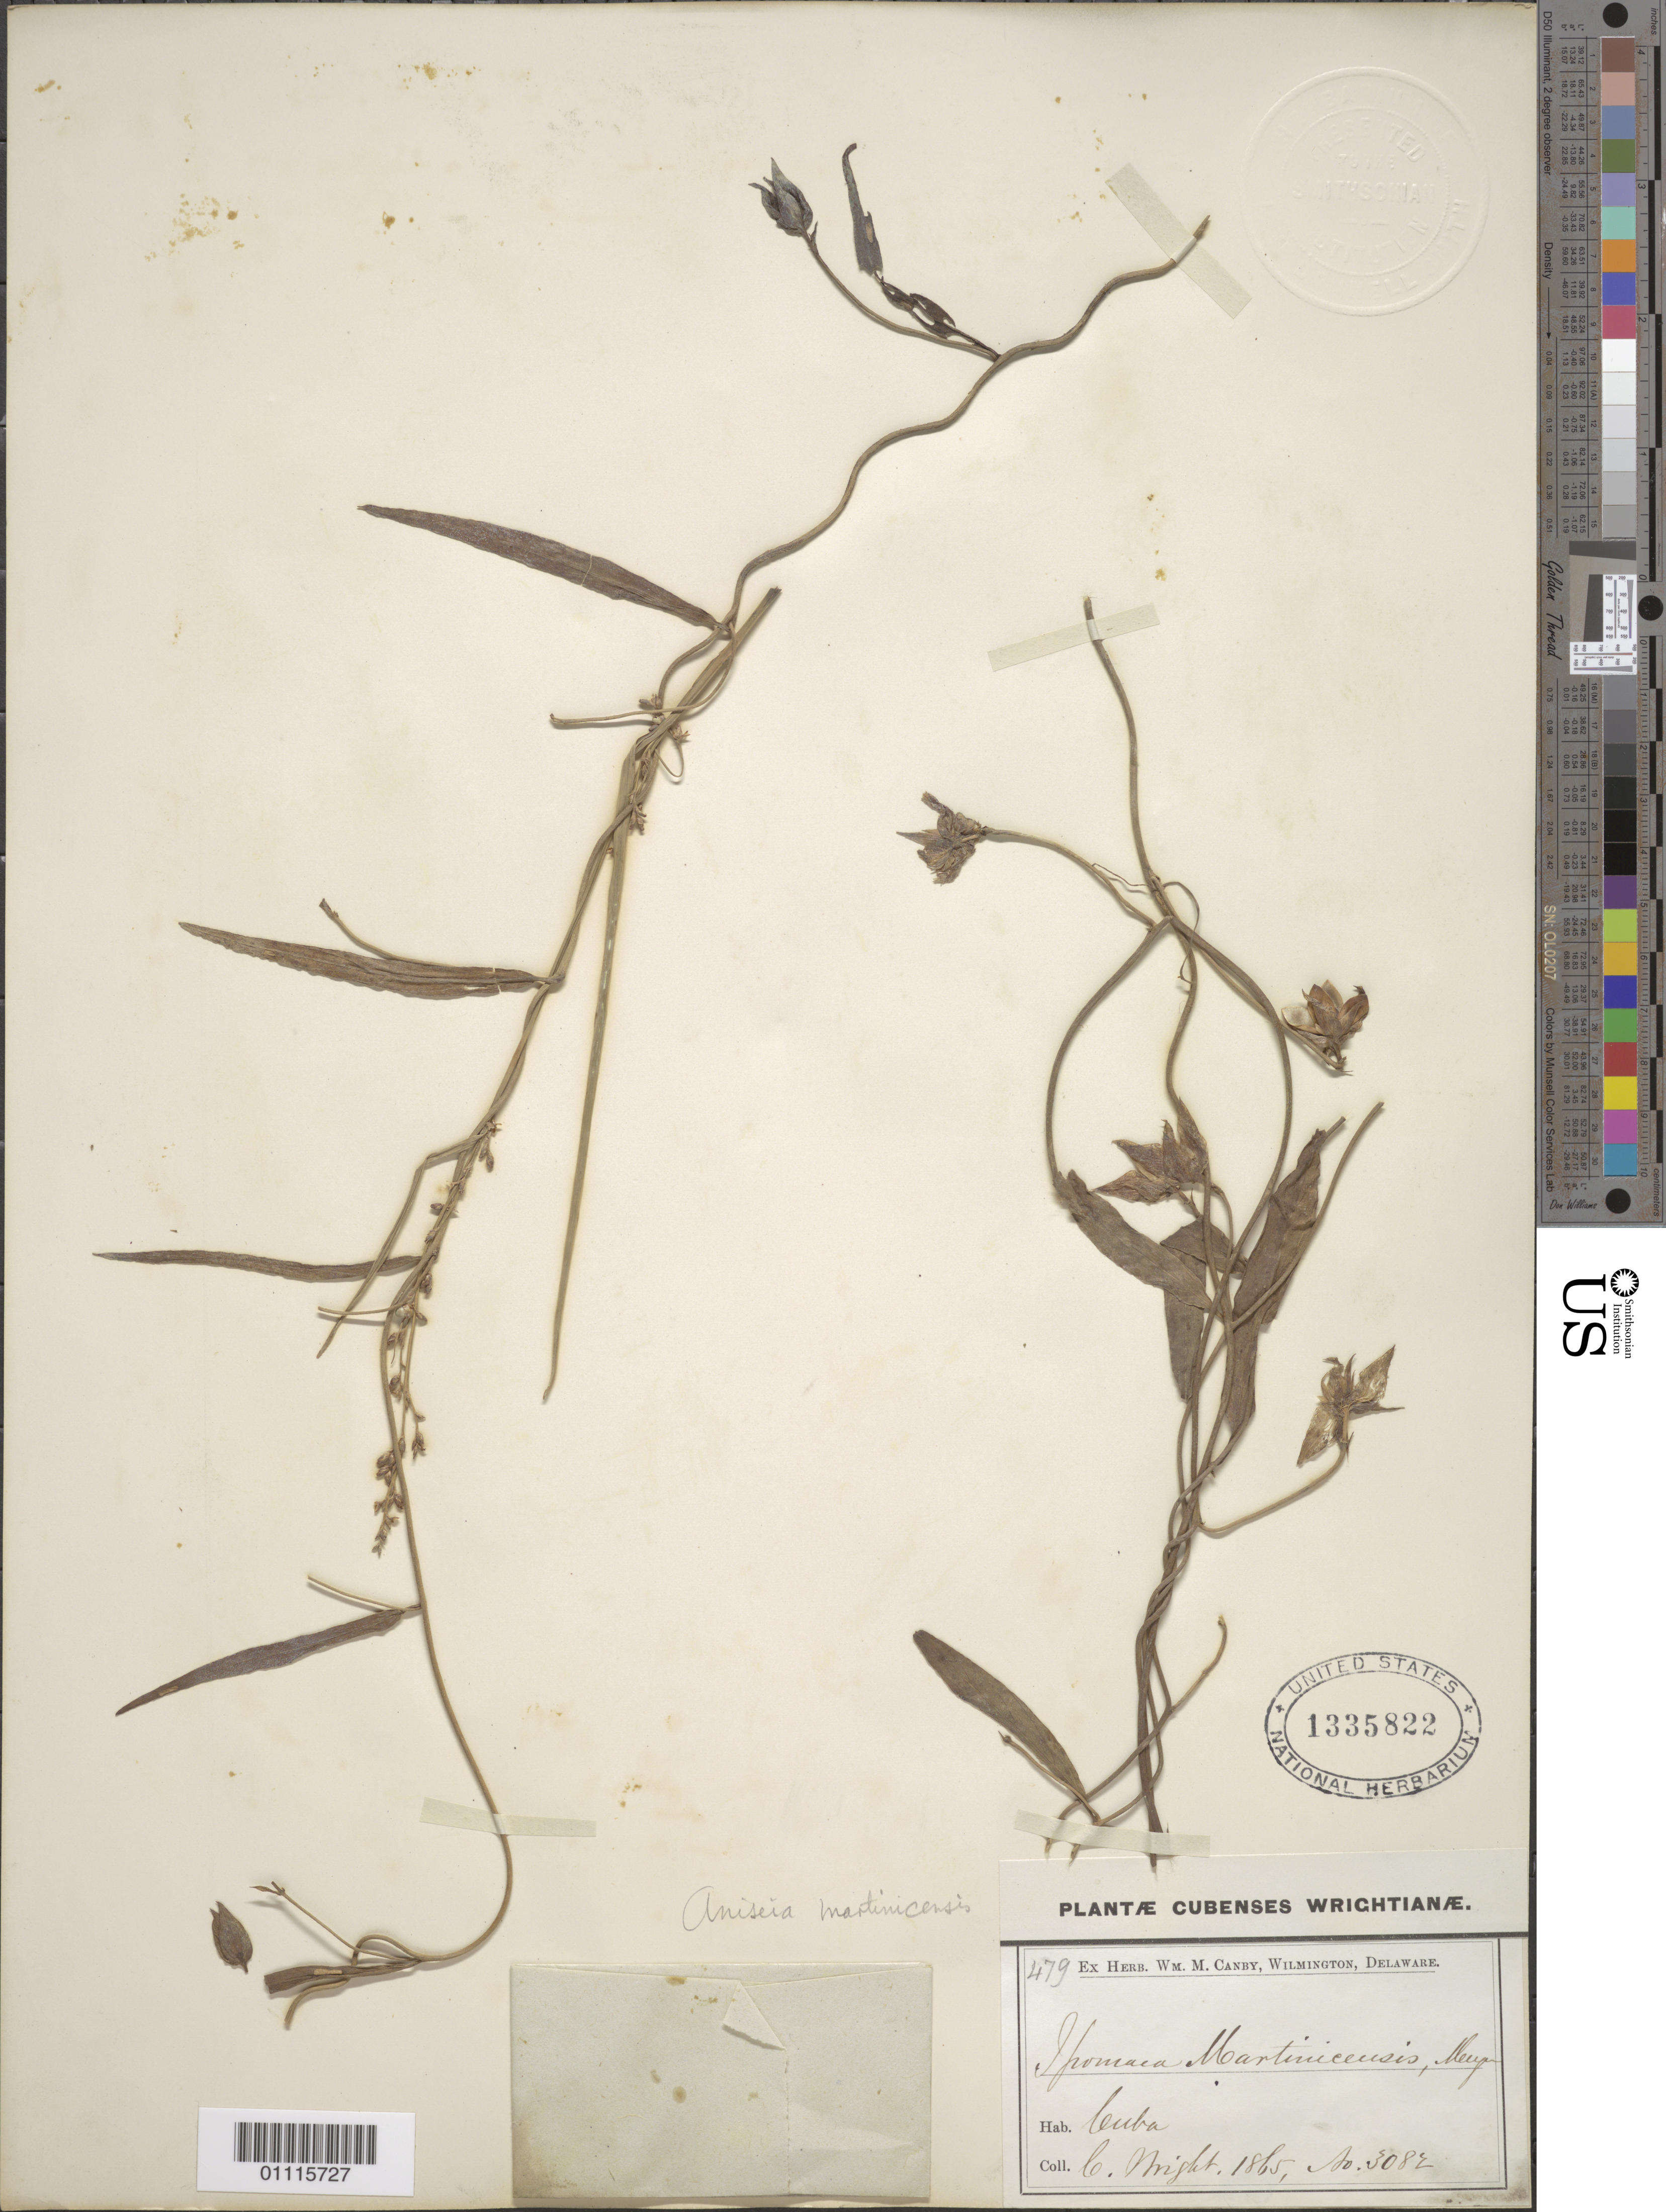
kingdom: Plantae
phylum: Tracheophyta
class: Magnoliopsida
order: Solanales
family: Convolvulaceae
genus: Aniseia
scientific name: Aniseia martinicensis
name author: (Jacq.) Choisy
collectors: C. Wright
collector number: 3082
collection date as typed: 1865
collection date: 1865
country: Cuba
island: Cuba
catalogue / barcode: US 1335822